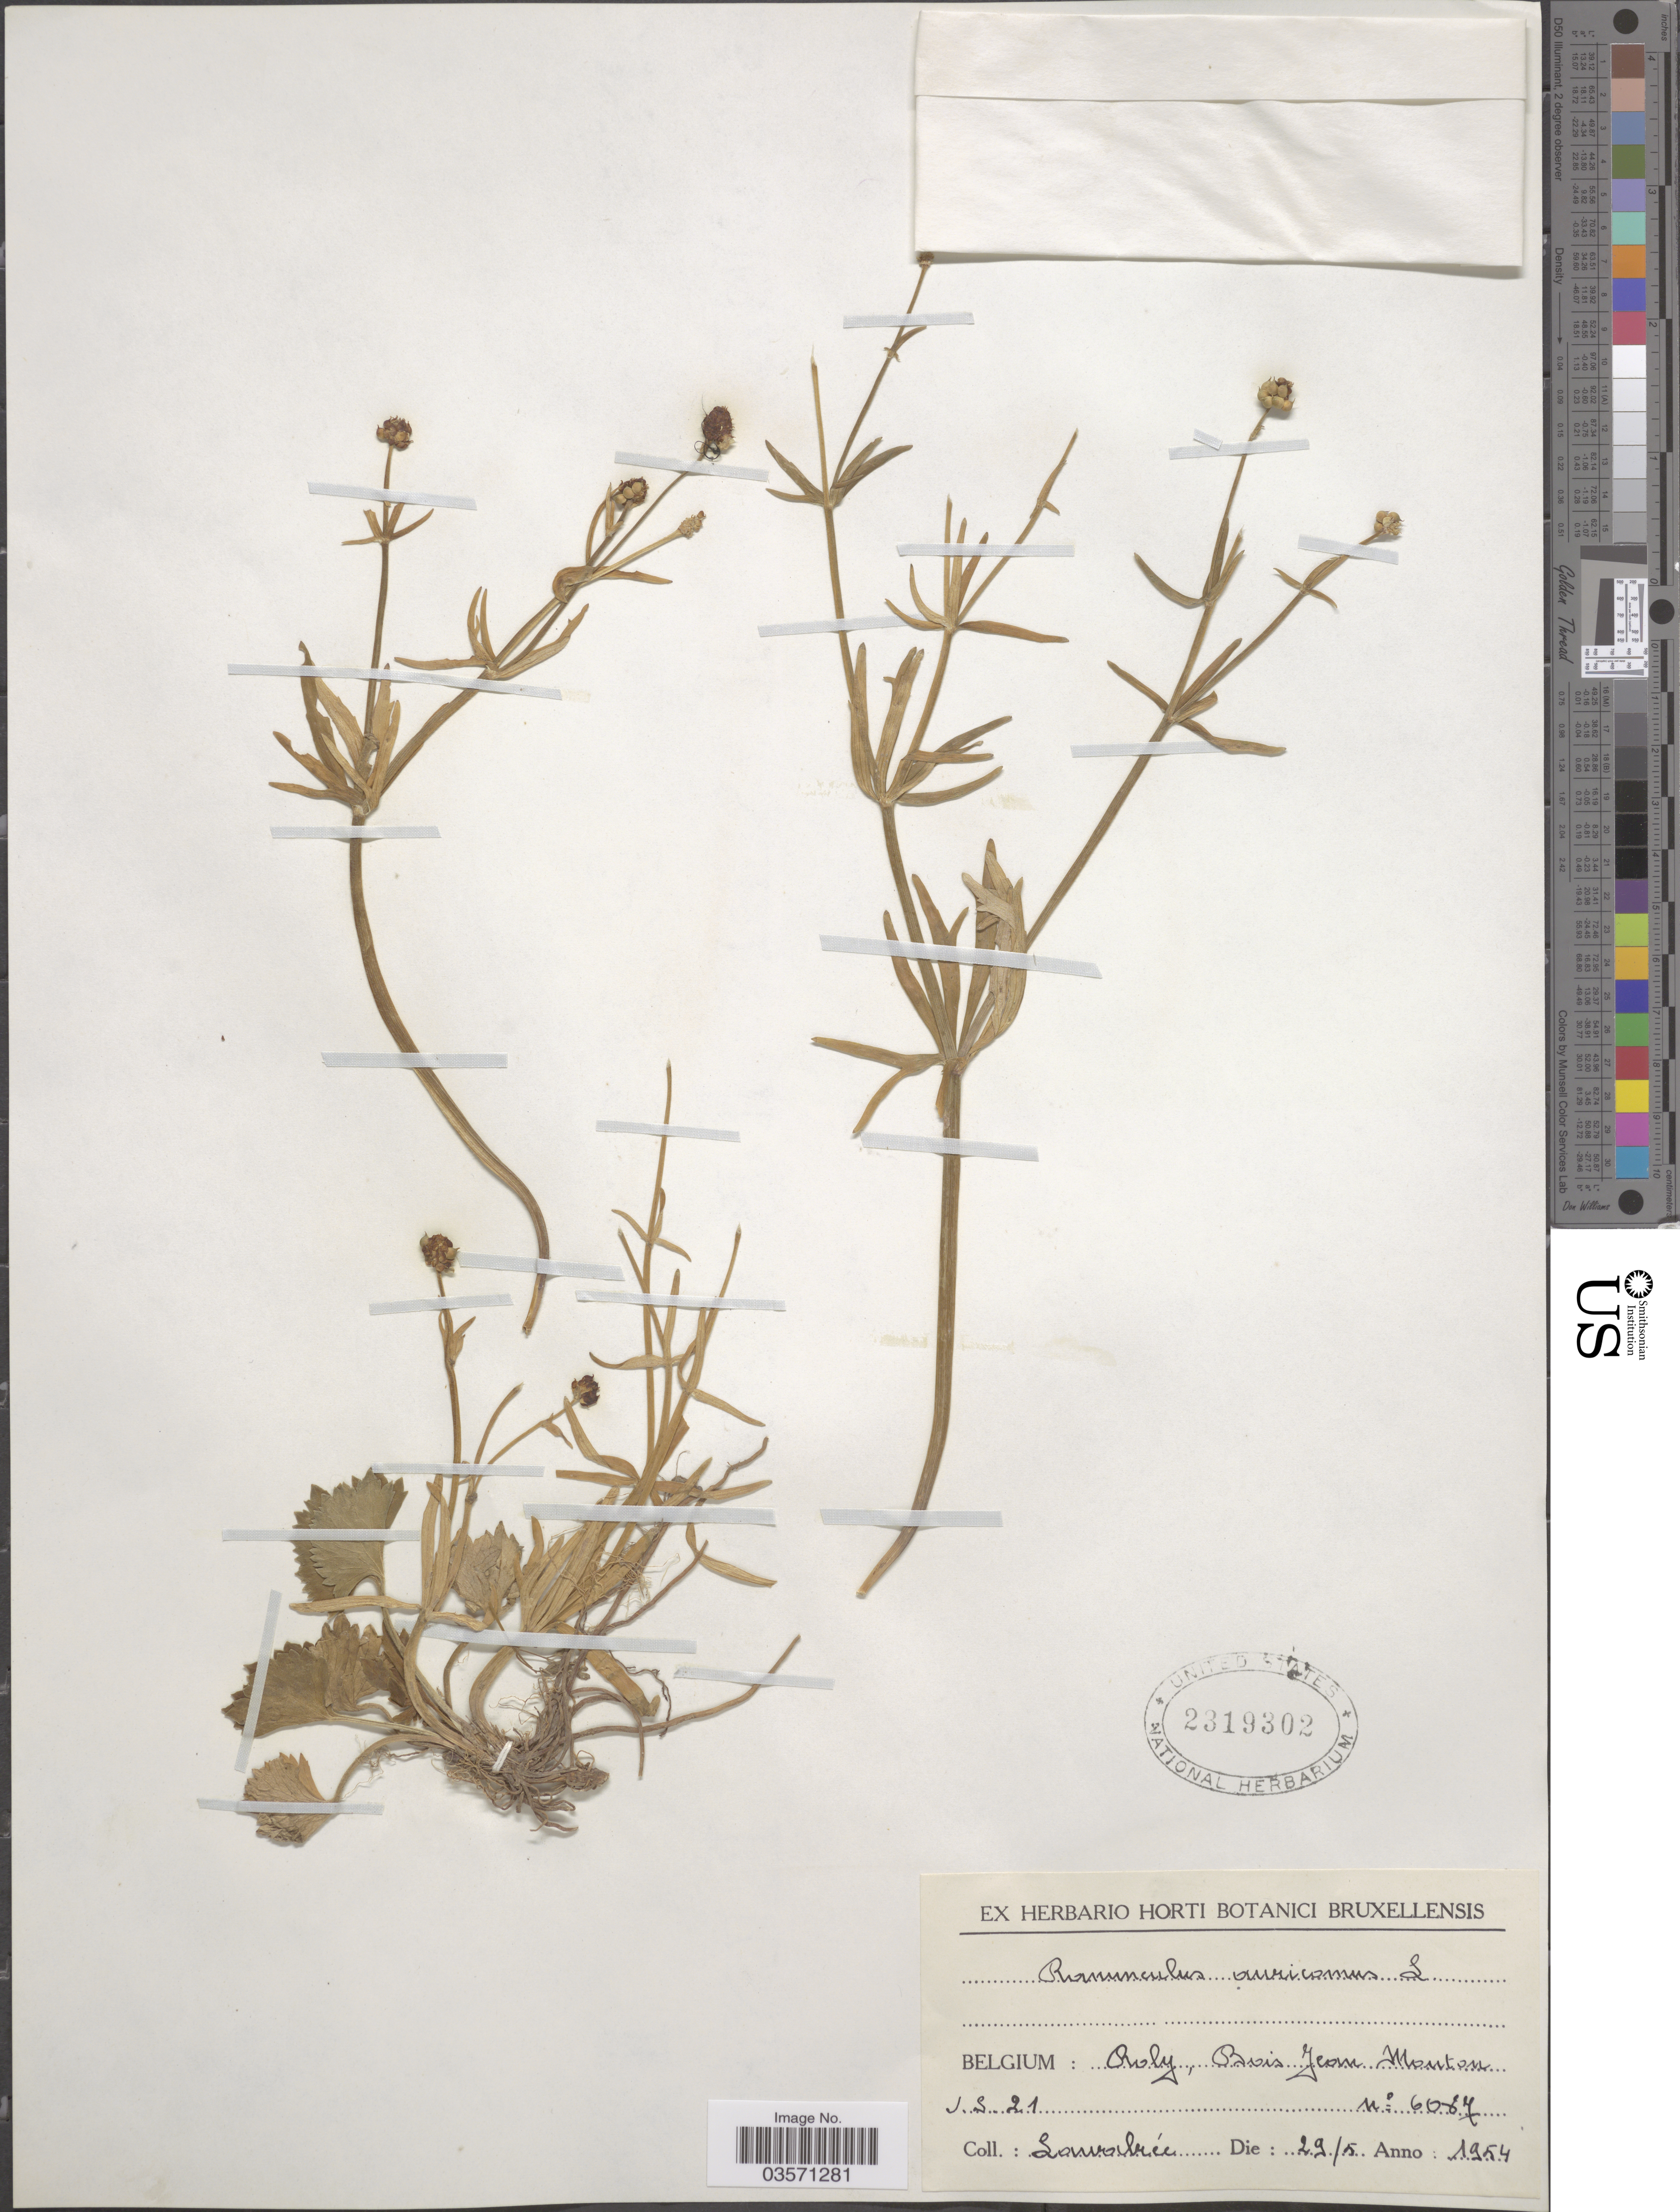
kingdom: Plantae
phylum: Tracheophyta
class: Magnoliopsida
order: Ranunculales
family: Ranunculaceae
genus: Ranunculus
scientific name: Ranunculus auricomus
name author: L.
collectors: Louvalrée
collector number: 6087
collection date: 1954-05-29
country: Belgium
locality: Roly, Bois Jean Monton J.S. 21.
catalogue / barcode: US 2319302